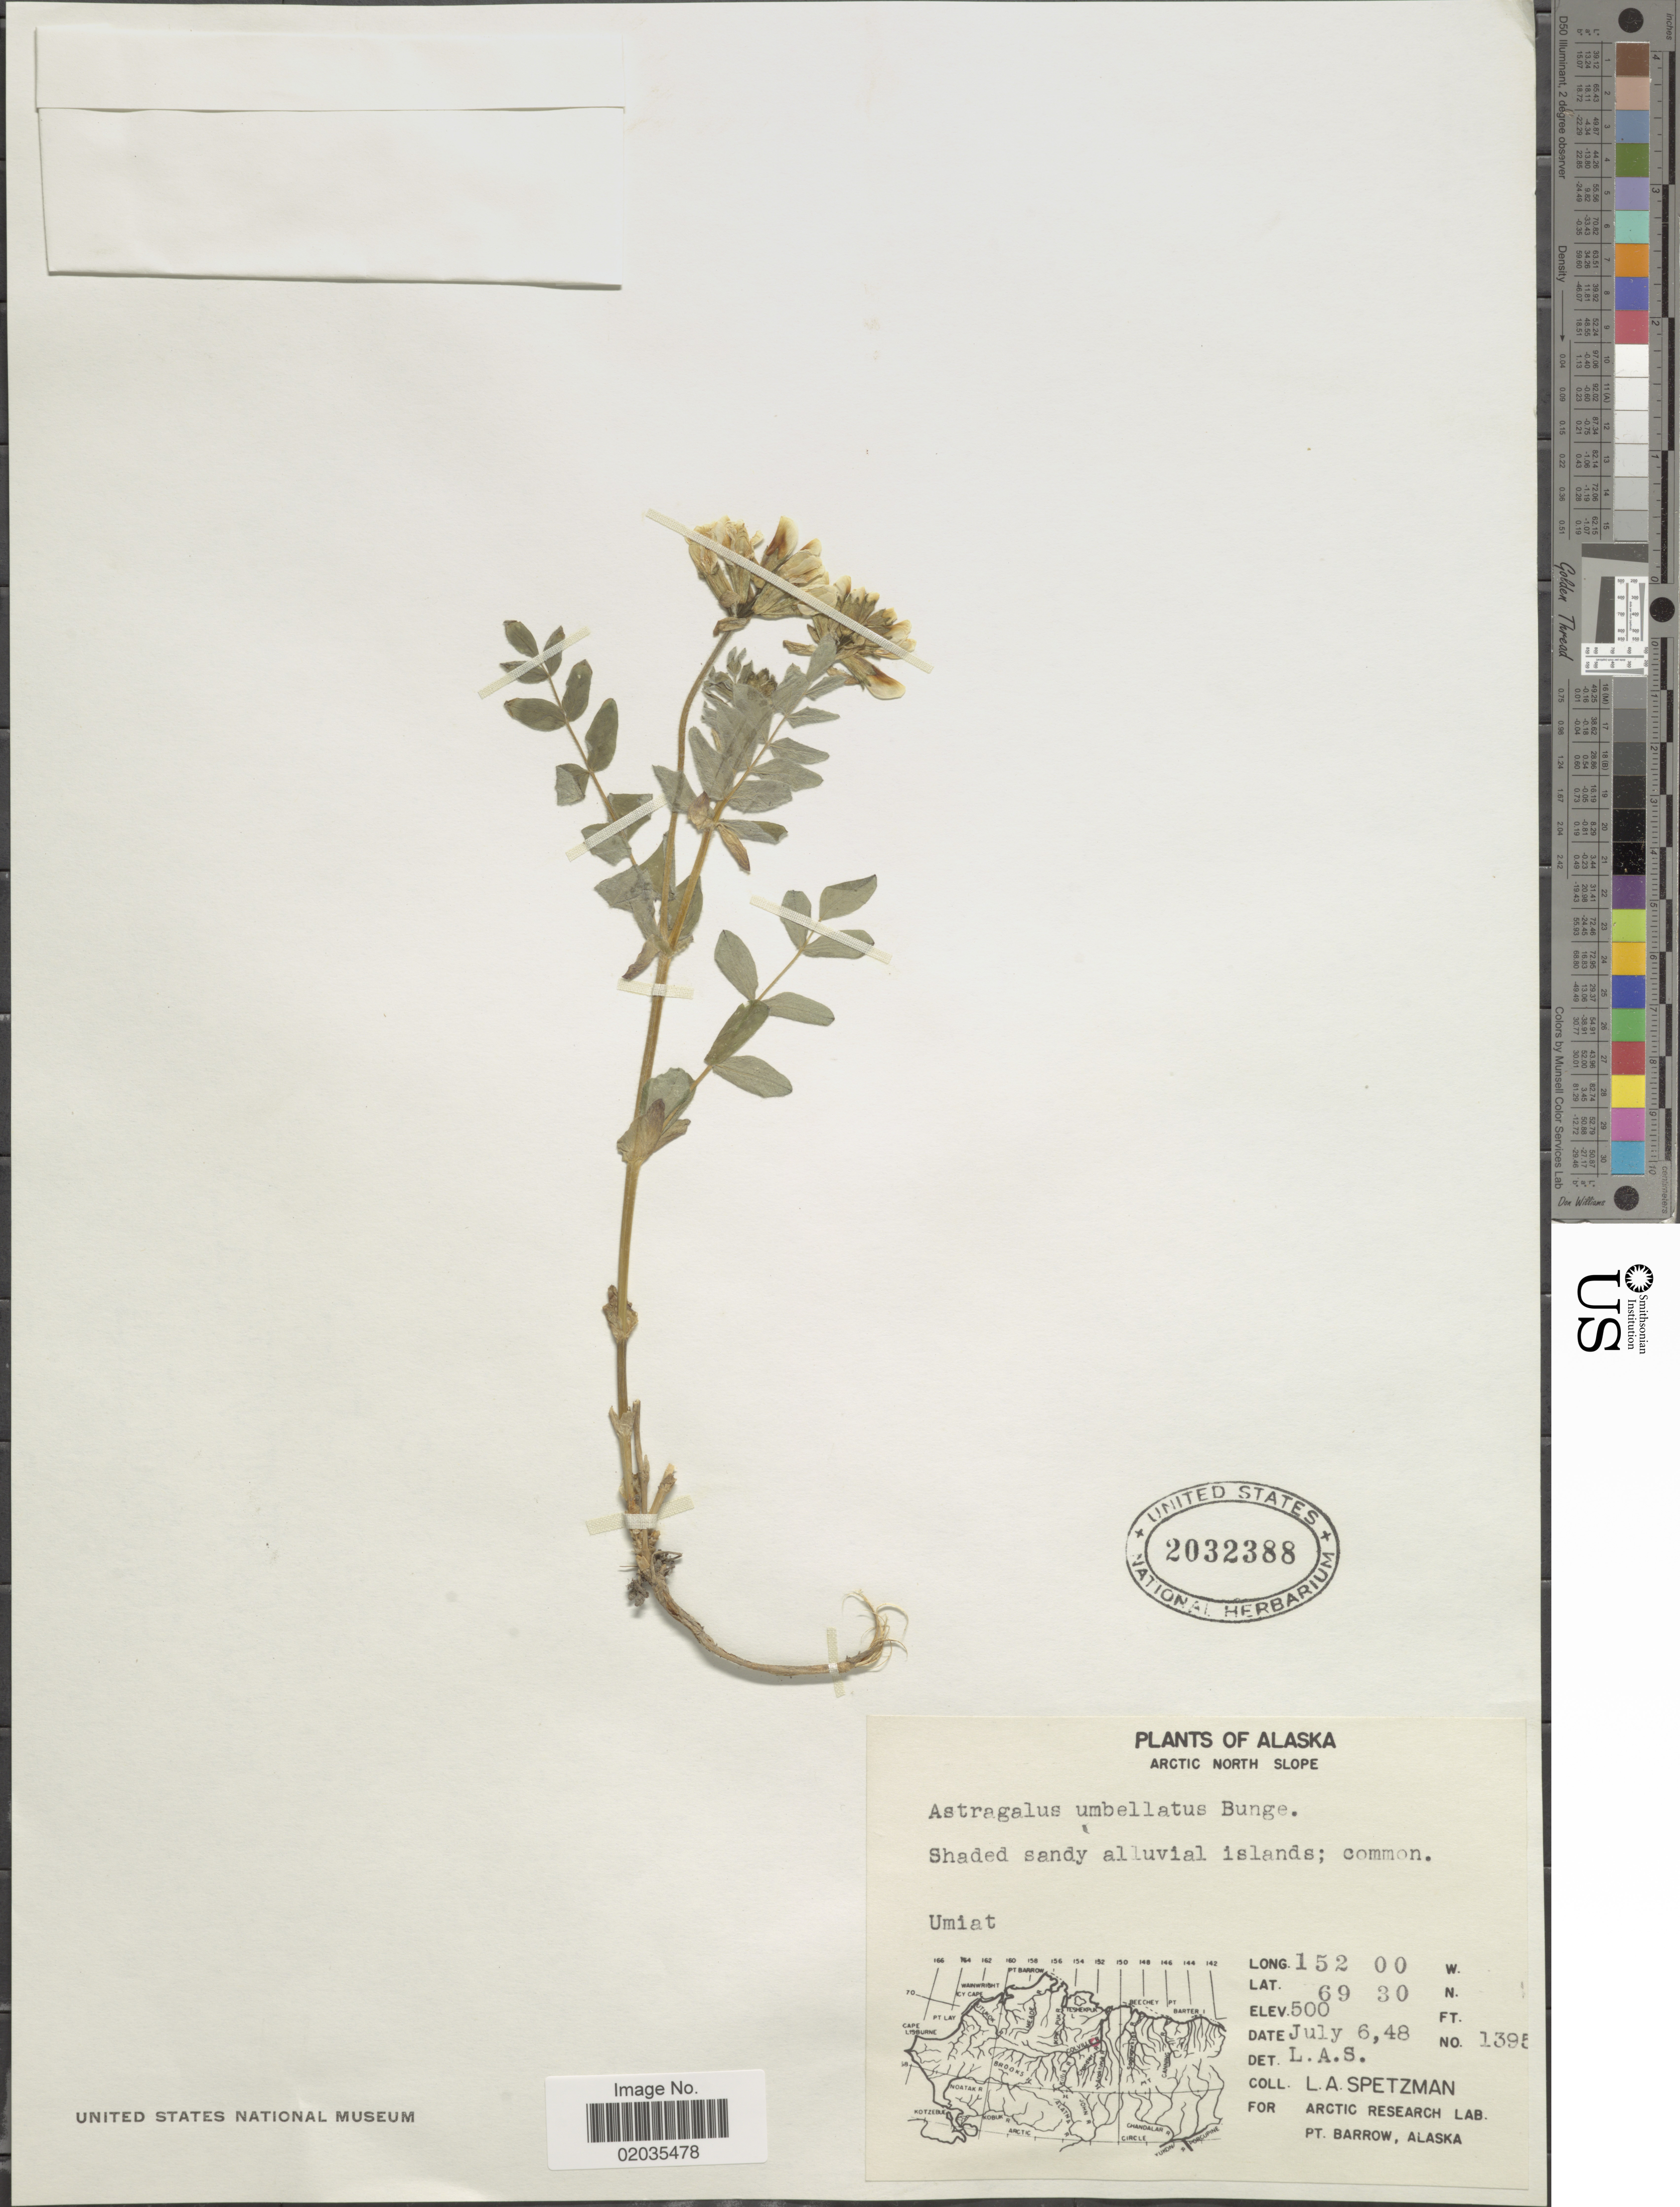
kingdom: Plantae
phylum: Tracheophyta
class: Magnoliopsida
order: Fabales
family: Fabaceae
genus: Astragalus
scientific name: Astragalus umbellatus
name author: Bunge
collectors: L. Spetzman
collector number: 1395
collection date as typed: Transcribed d/m/y: 6/7/48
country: United States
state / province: Alaska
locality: Arctic north slope. Umiat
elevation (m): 152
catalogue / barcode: US 2032388